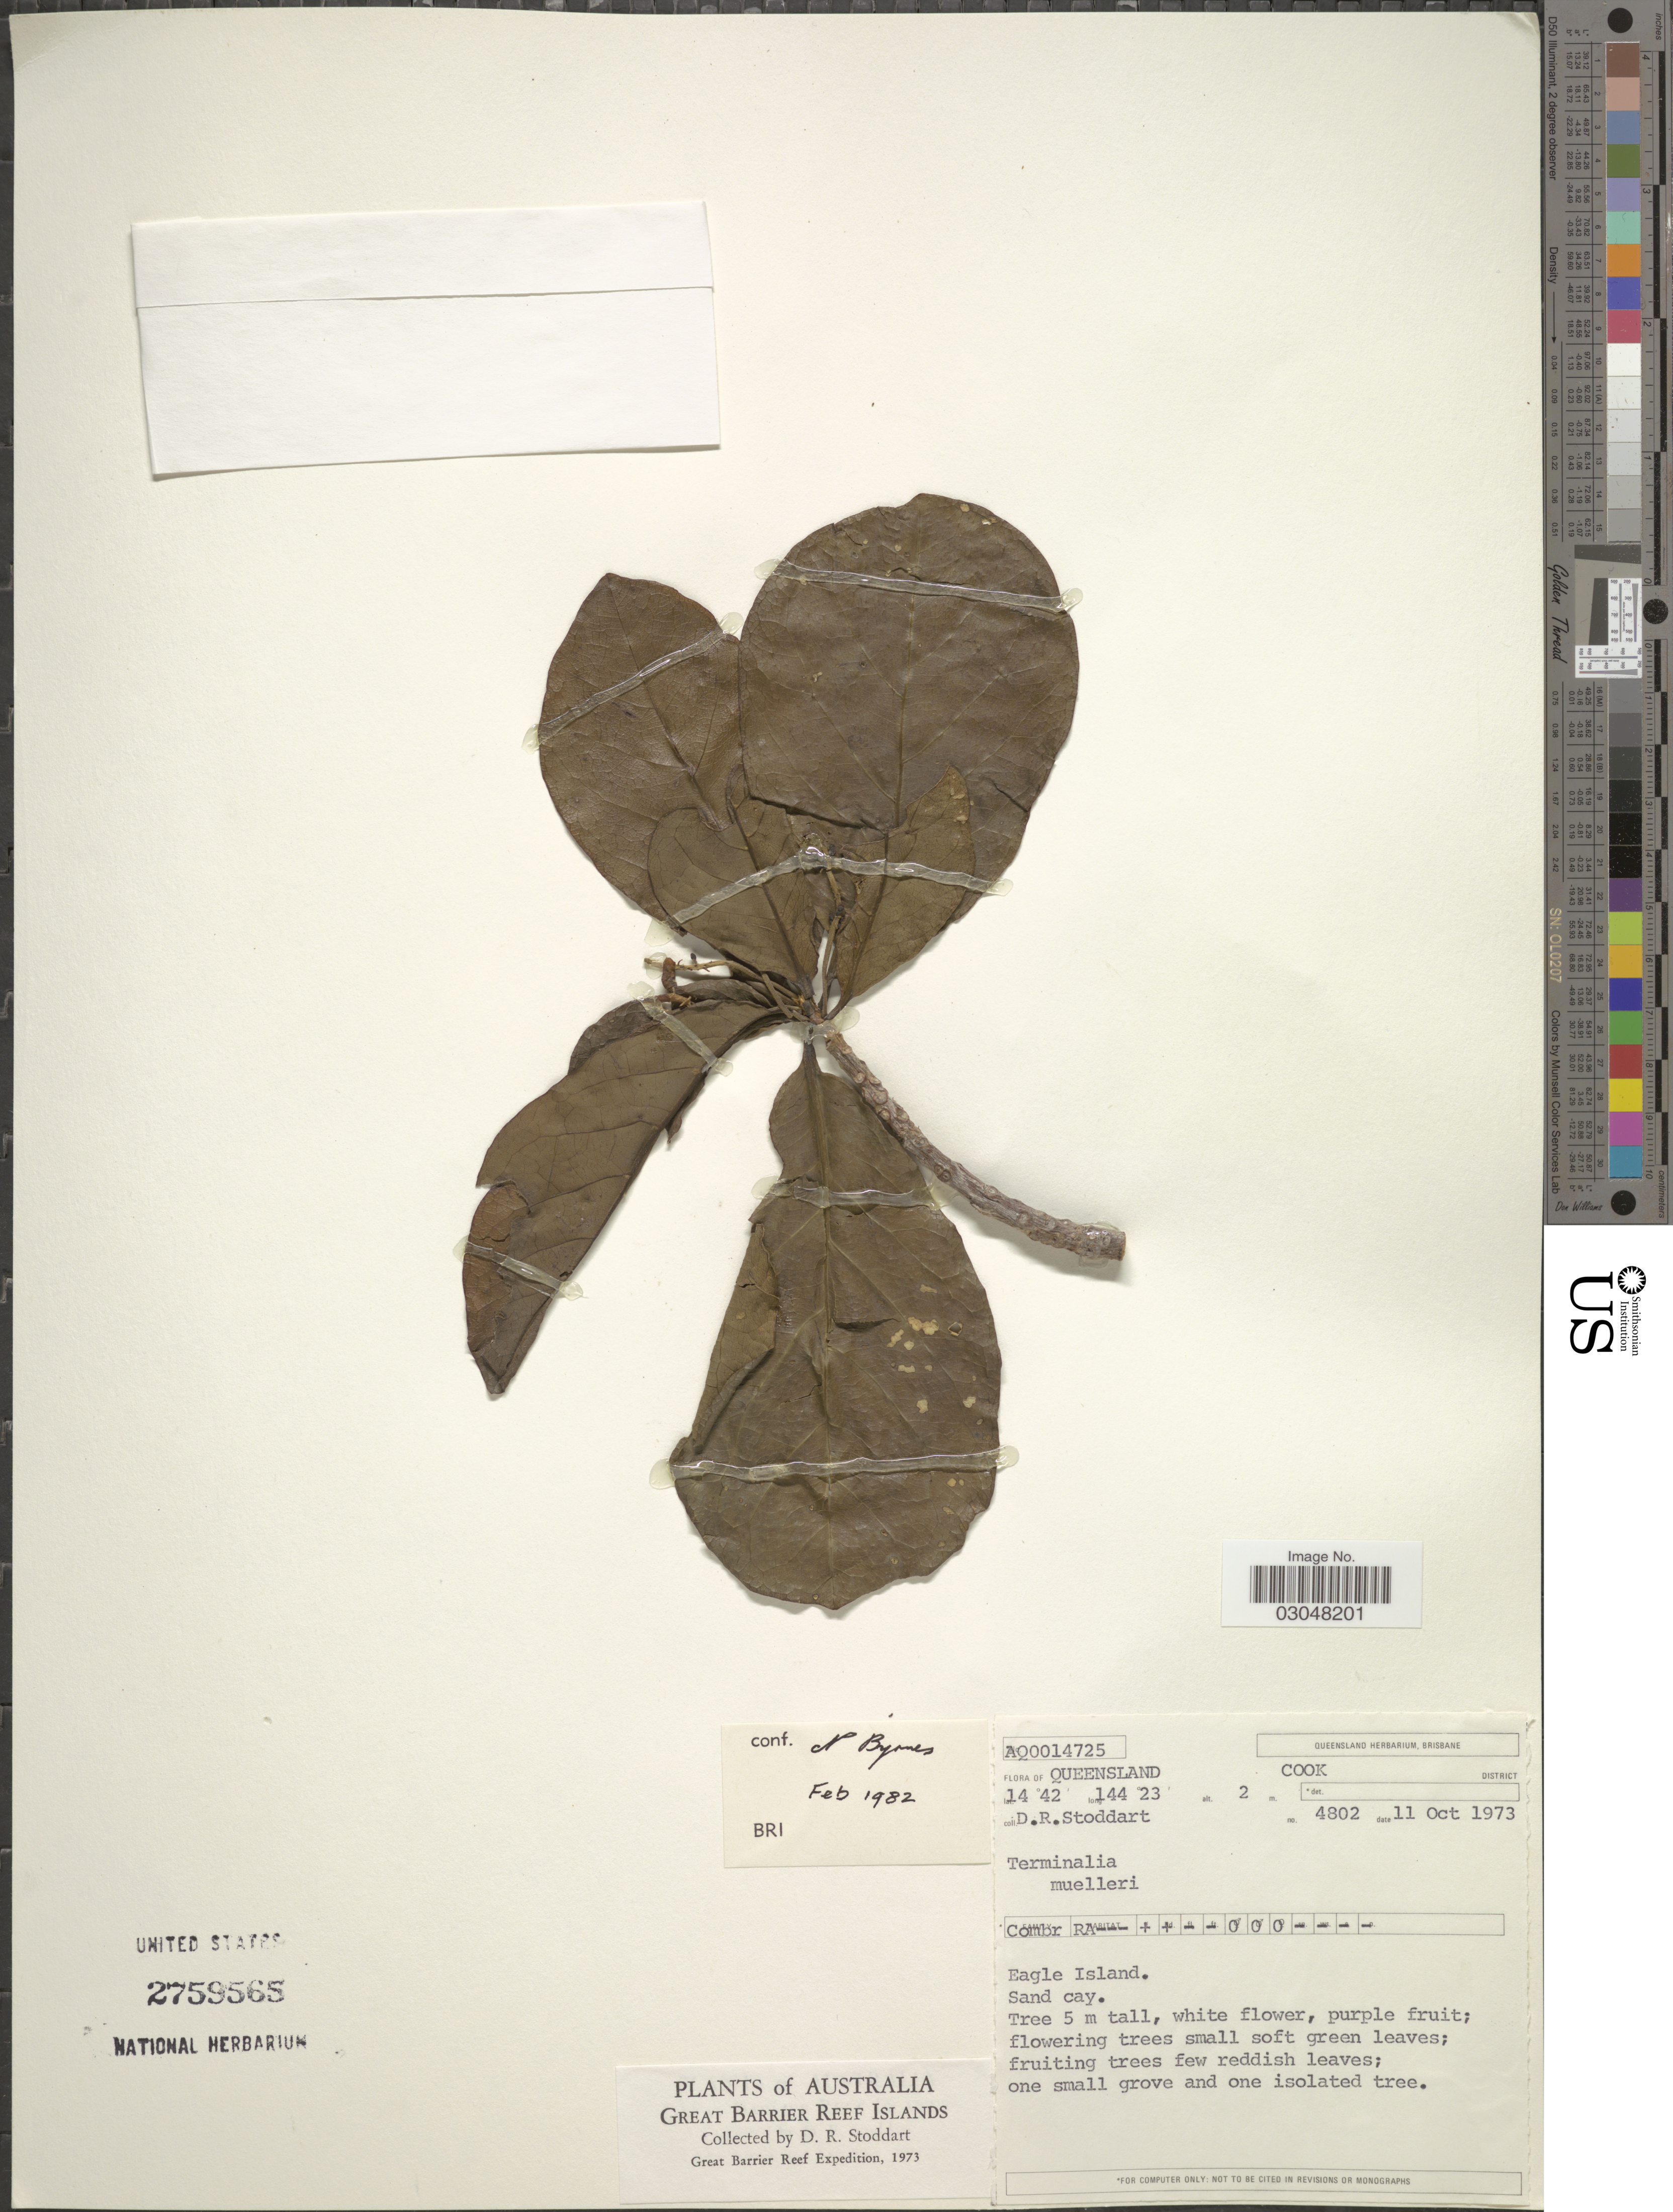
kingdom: Plantae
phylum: Tracheophyta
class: Magnoliopsida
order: Myrtales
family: Combretaceae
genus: Terminalia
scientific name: Terminalia muelleri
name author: Benth.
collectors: D. R. Stoddart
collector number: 4802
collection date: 1973-10-11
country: Australia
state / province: Queensland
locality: Cook District. Eagle Island. Great Barrier Reef Islands. Great Barrier Reef.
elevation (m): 2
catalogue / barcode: US 2759565